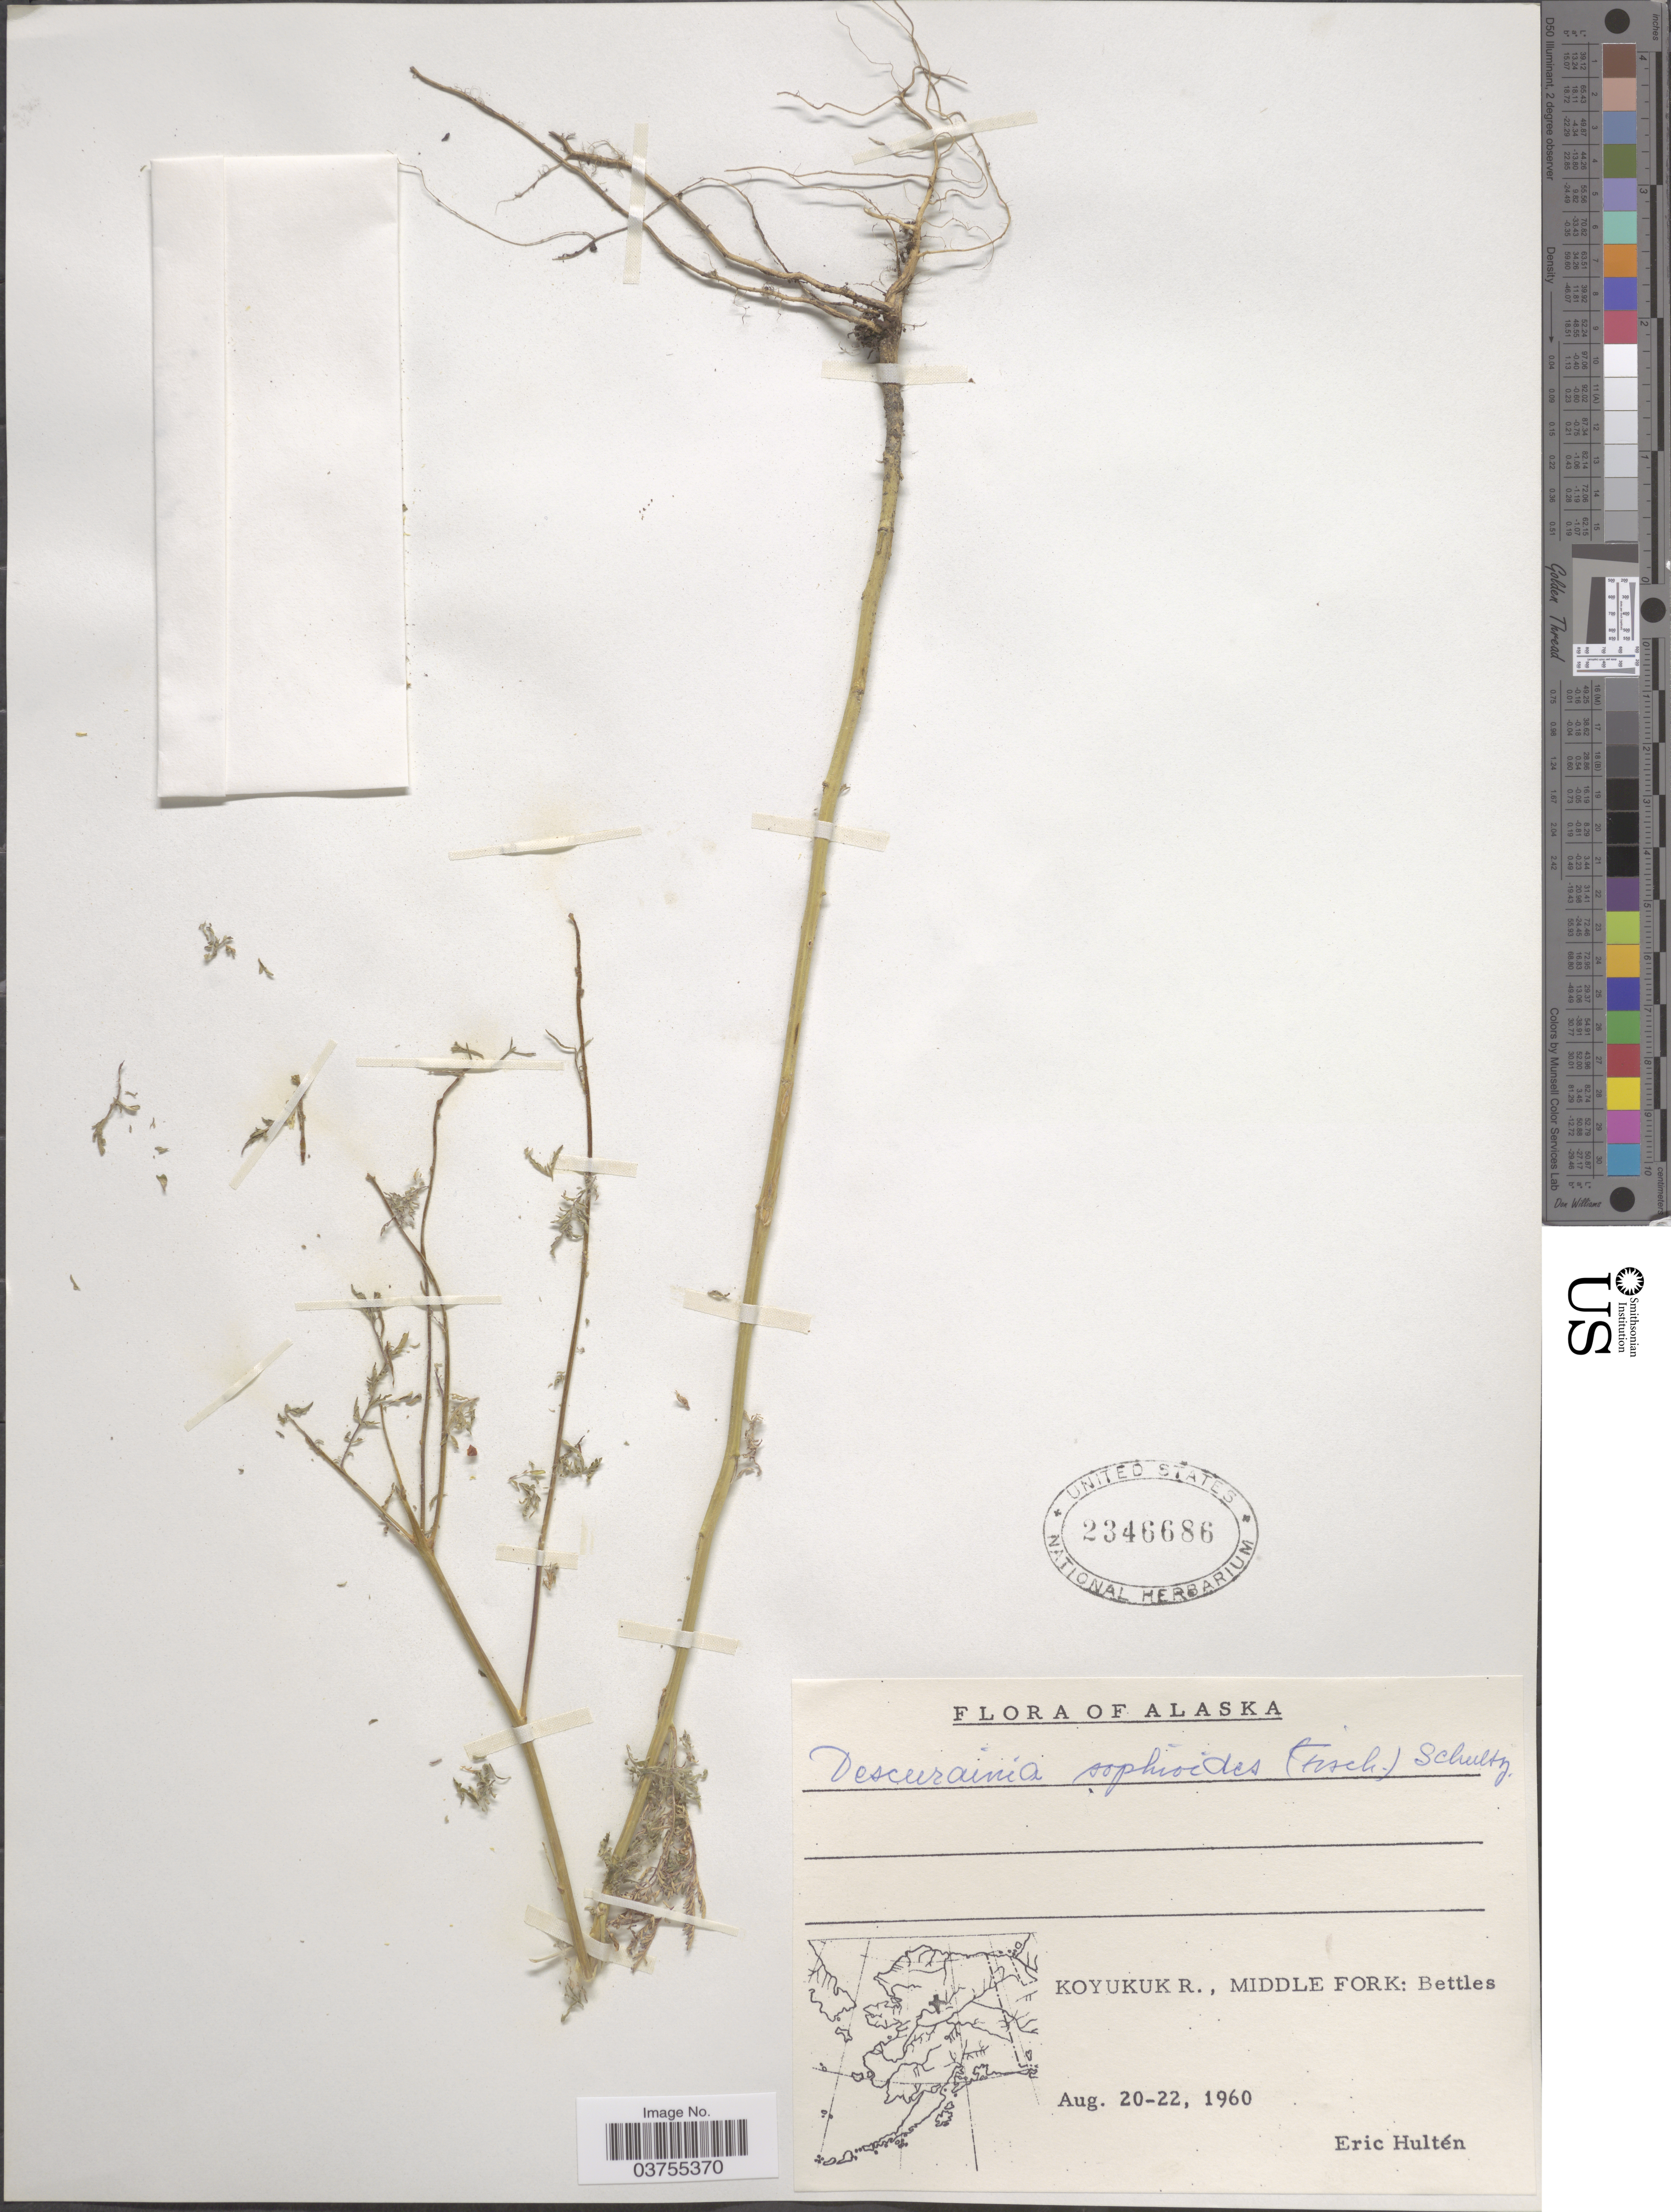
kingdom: Plantae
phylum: Tracheophyta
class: Magnoliopsida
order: Brassicales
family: Brassicaceae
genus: Descurainia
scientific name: Descurainia sophioides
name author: (Fisch.) O.E. Schultz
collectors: E. G. Hultén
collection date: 1960-08-20/1960-08-22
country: United States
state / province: Alaska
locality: Koyukuk R., Middle Fork: Bettles.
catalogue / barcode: US 2346686